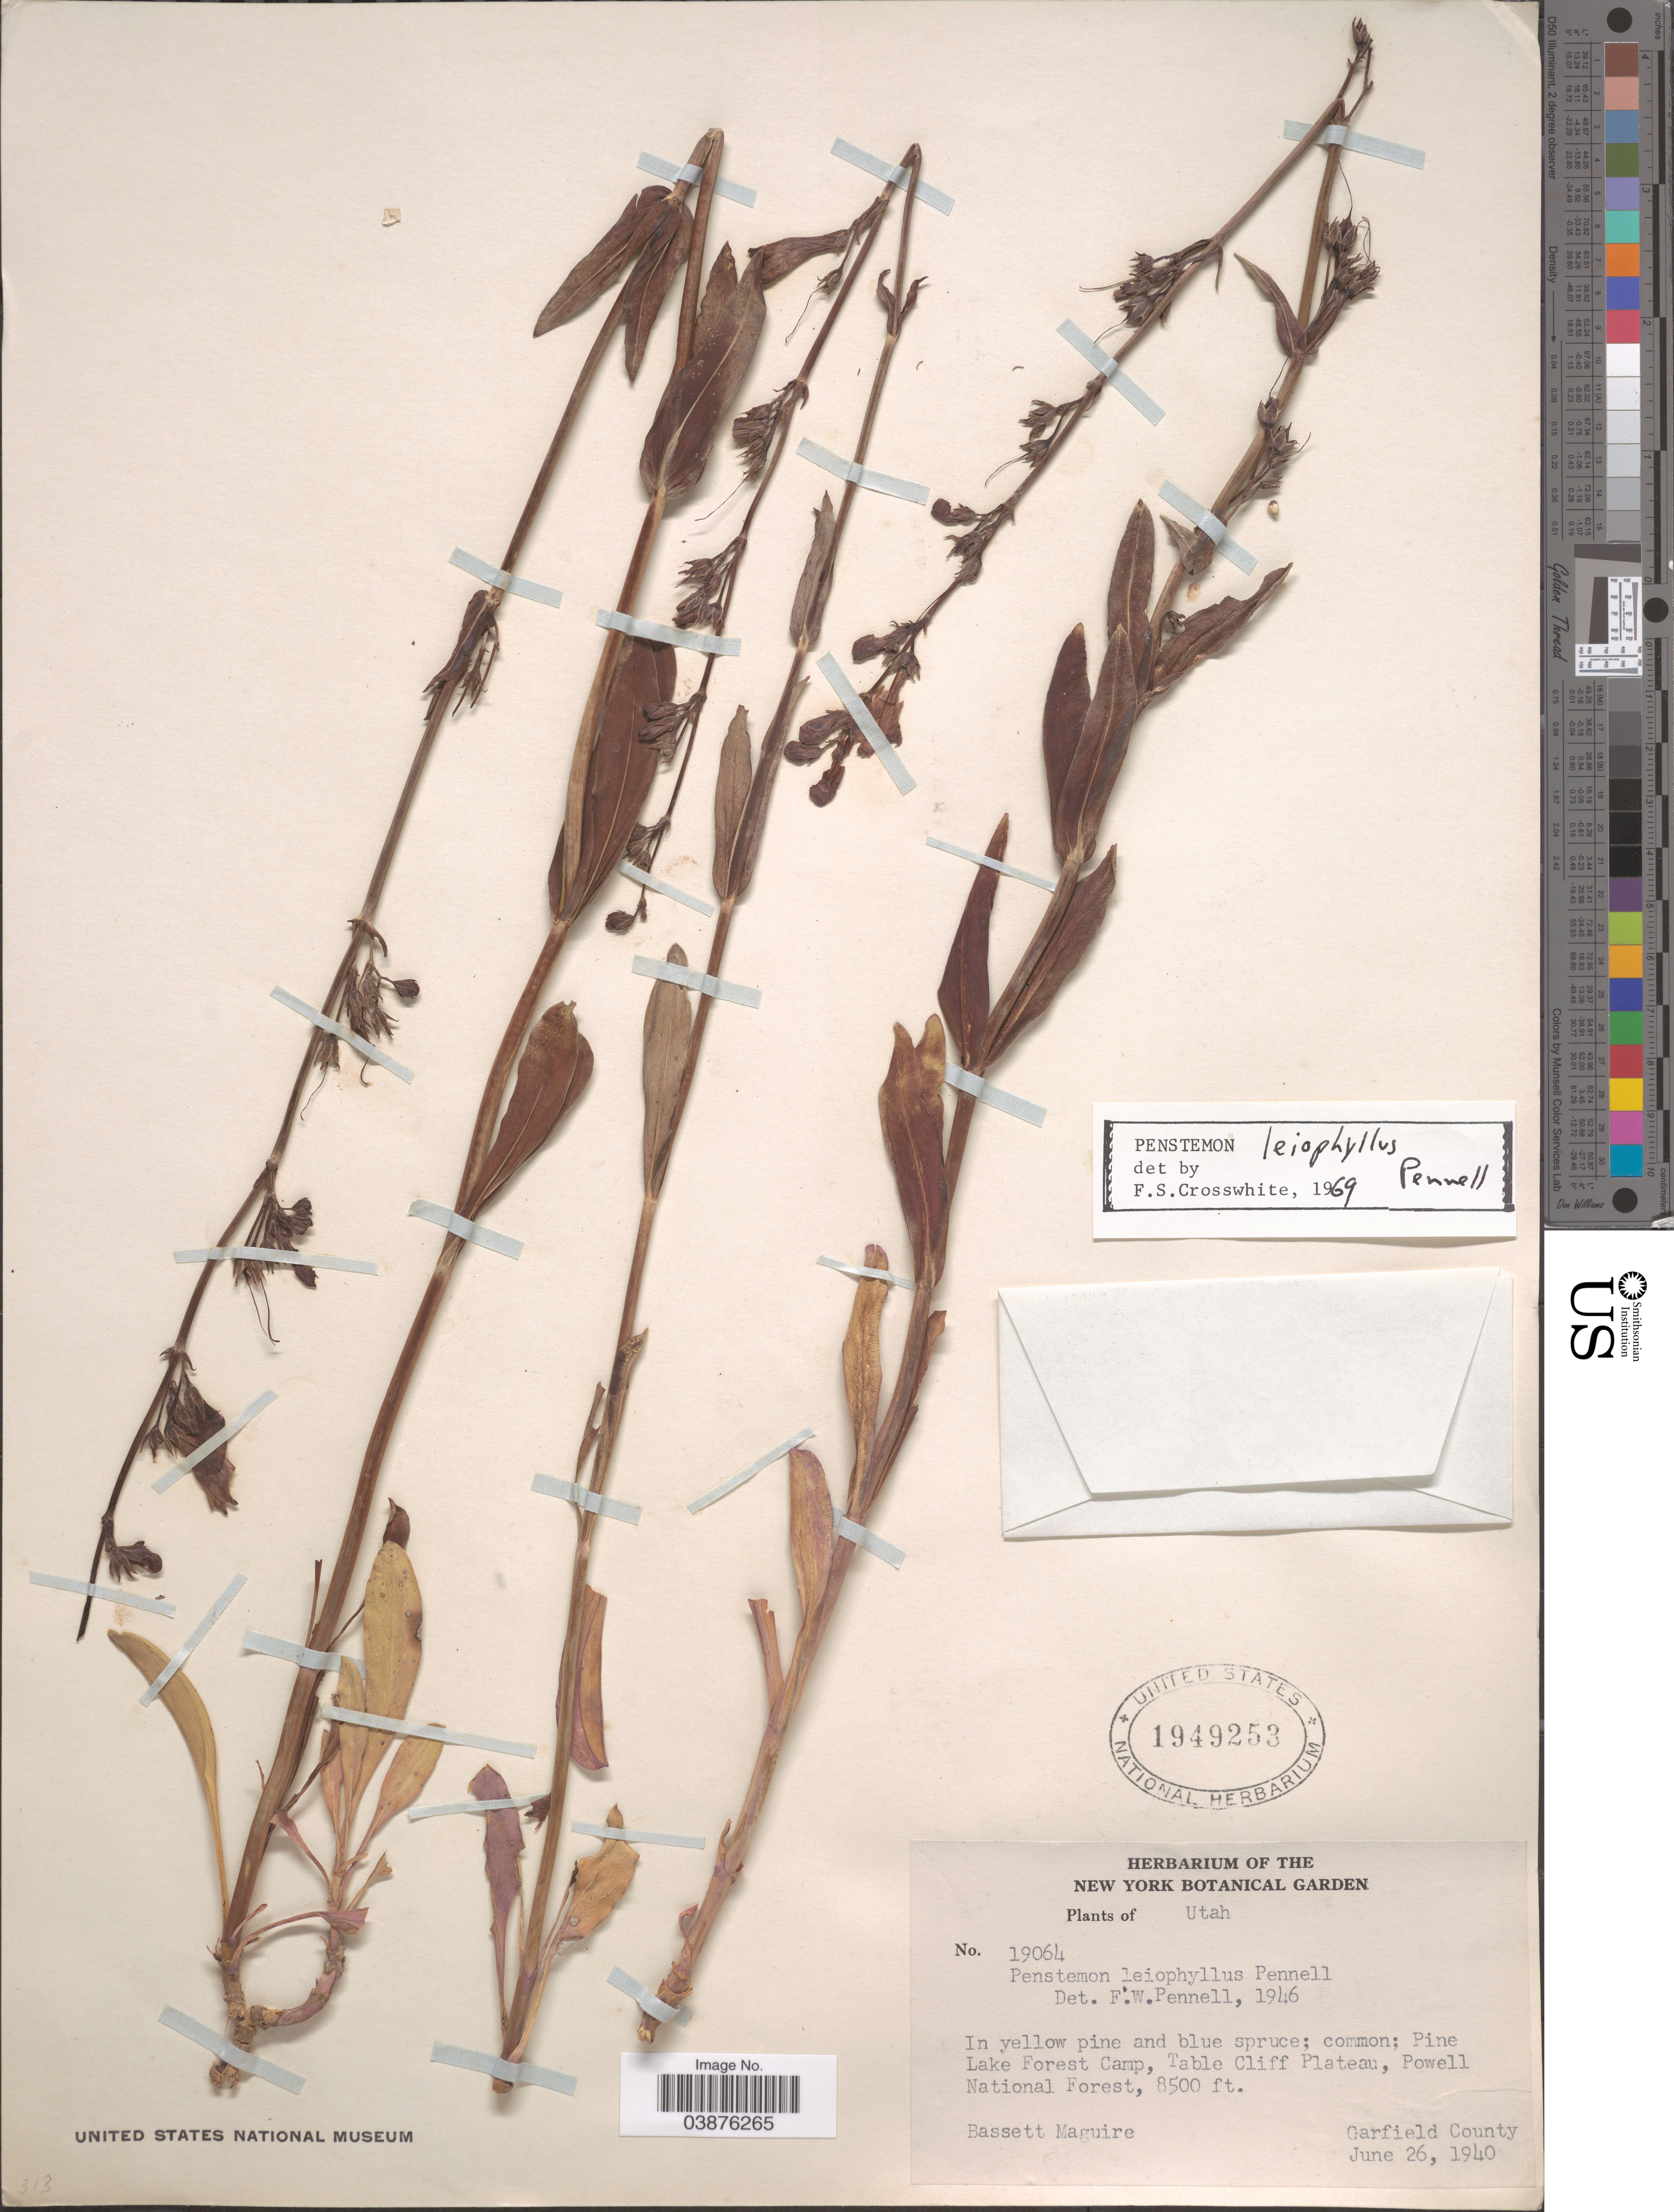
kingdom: Plantae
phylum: Tracheophyta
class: Magnoliopsida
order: Lamiales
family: Plantaginaceae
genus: Penstemon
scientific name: Penstemon leiophyllus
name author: Pennell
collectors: B. Maguire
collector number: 19064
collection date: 1940-06-26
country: United States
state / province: Utah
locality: Pine Lake Forest Camp, Table Cliff Plateau, Powell National Forest. Garfield County.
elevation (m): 2591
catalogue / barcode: US 1949253